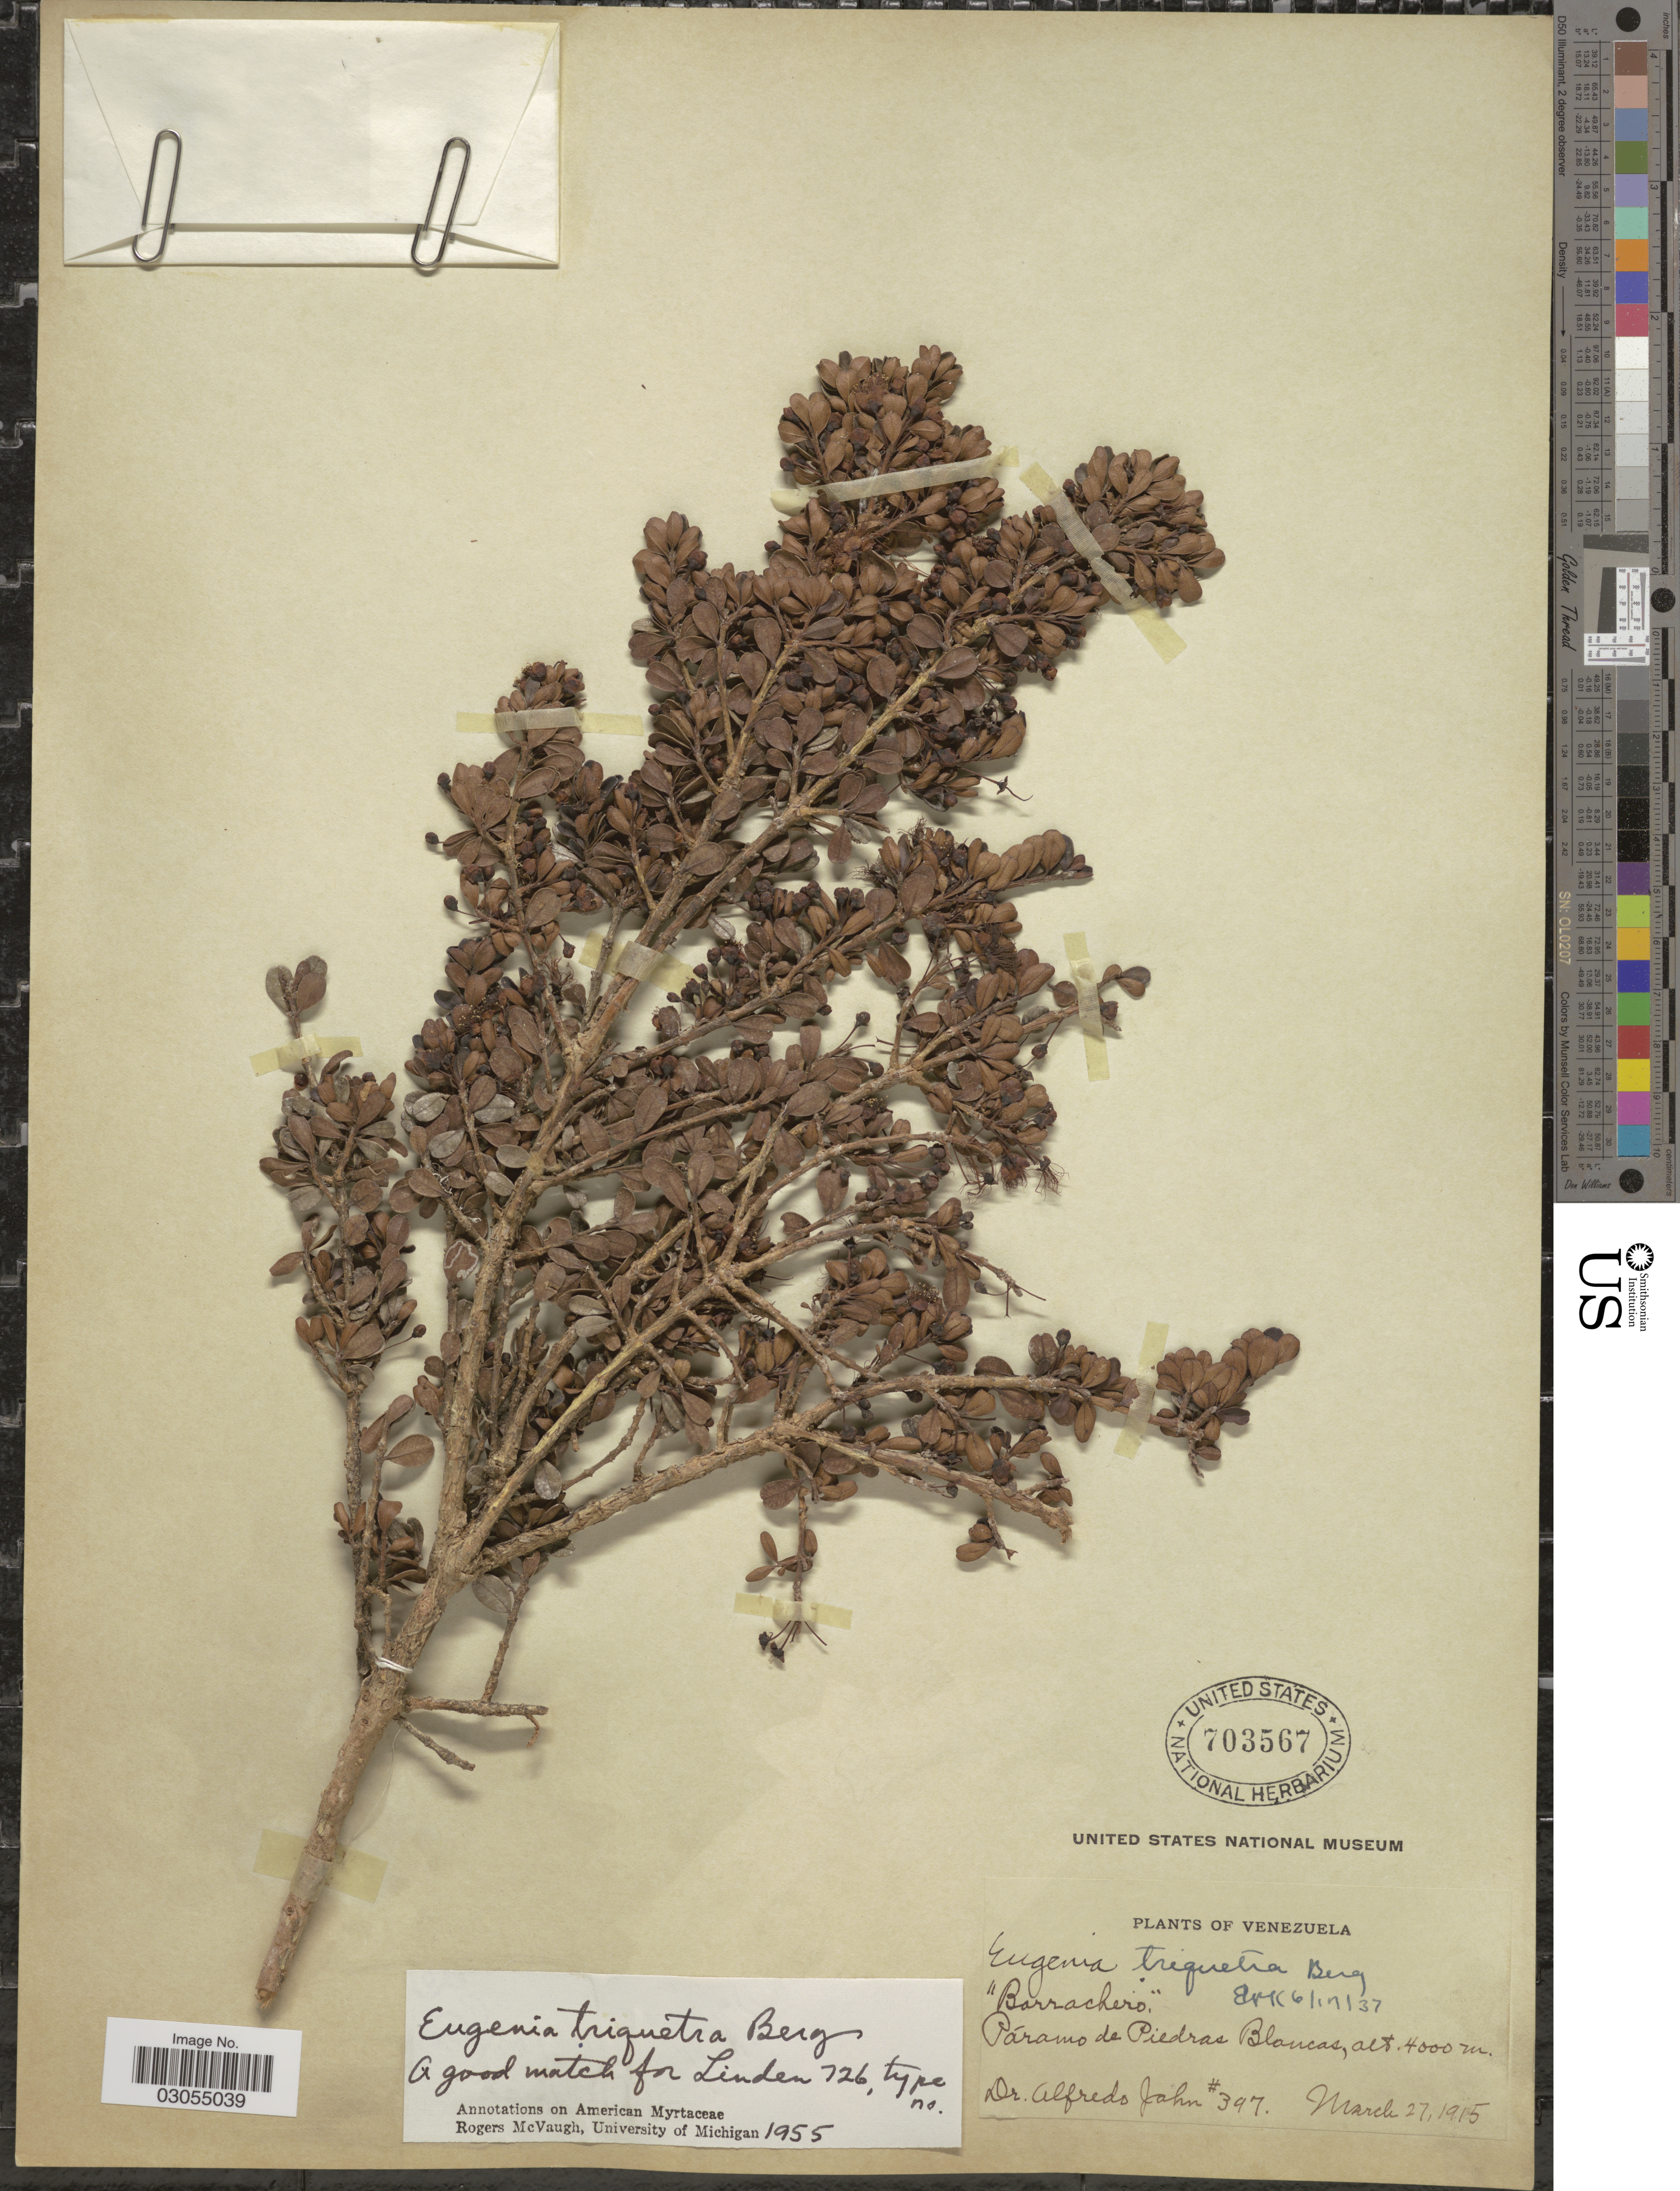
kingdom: Plantae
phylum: Tracheophyta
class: Magnoliopsida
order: Myrtales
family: Myrtaceae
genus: Myrcianthes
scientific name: Myrcianthes myrsinoides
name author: (Kunth) Grifo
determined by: Strong, Mark T., (BOT), Smithsonian Institution - National Museum of Natural History (UNITED STATES)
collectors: A. Jahn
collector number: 397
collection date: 1915-03-27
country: Venezuela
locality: Barrachero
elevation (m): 4000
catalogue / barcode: US 703567